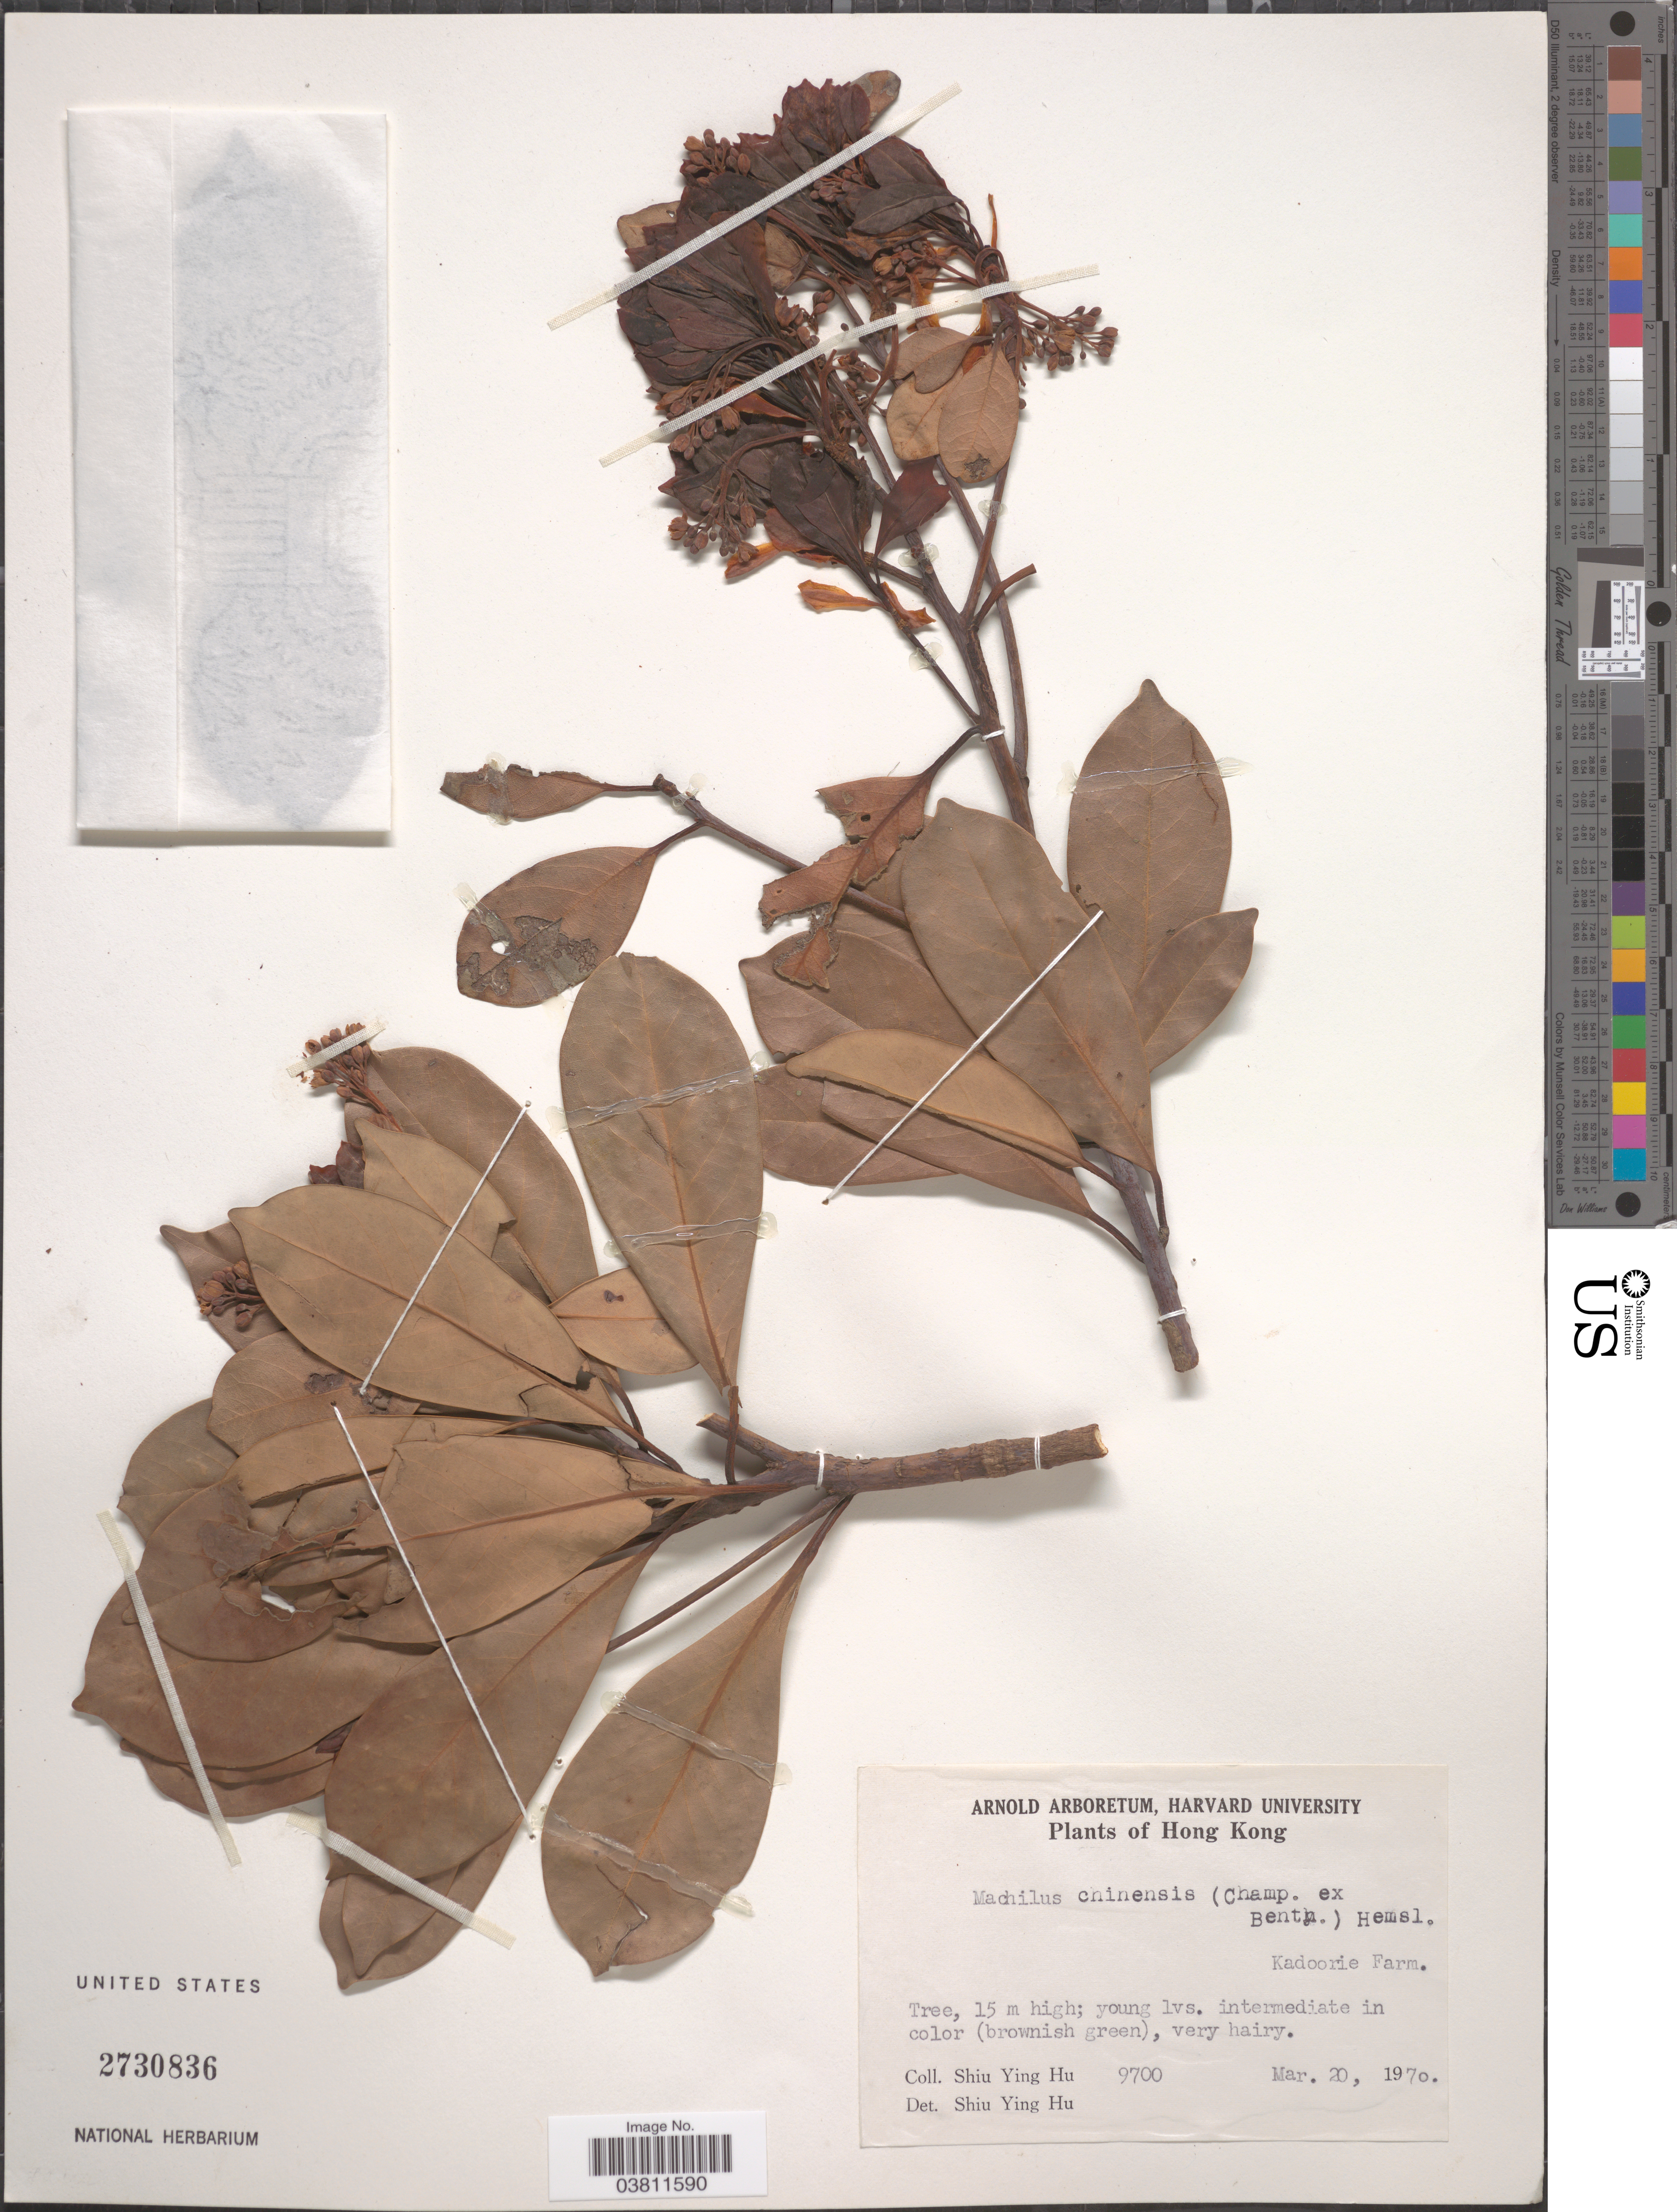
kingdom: Plantae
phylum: Tracheophyta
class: Magnoliopsida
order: Laurales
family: Lauraceae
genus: Machilus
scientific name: Machilus chinensis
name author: (Benth.) Hemsl.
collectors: S. Y. Hu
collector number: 9700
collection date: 1970-03-20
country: China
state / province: Hong Kong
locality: Kadoorie Farm.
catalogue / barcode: US 2730836